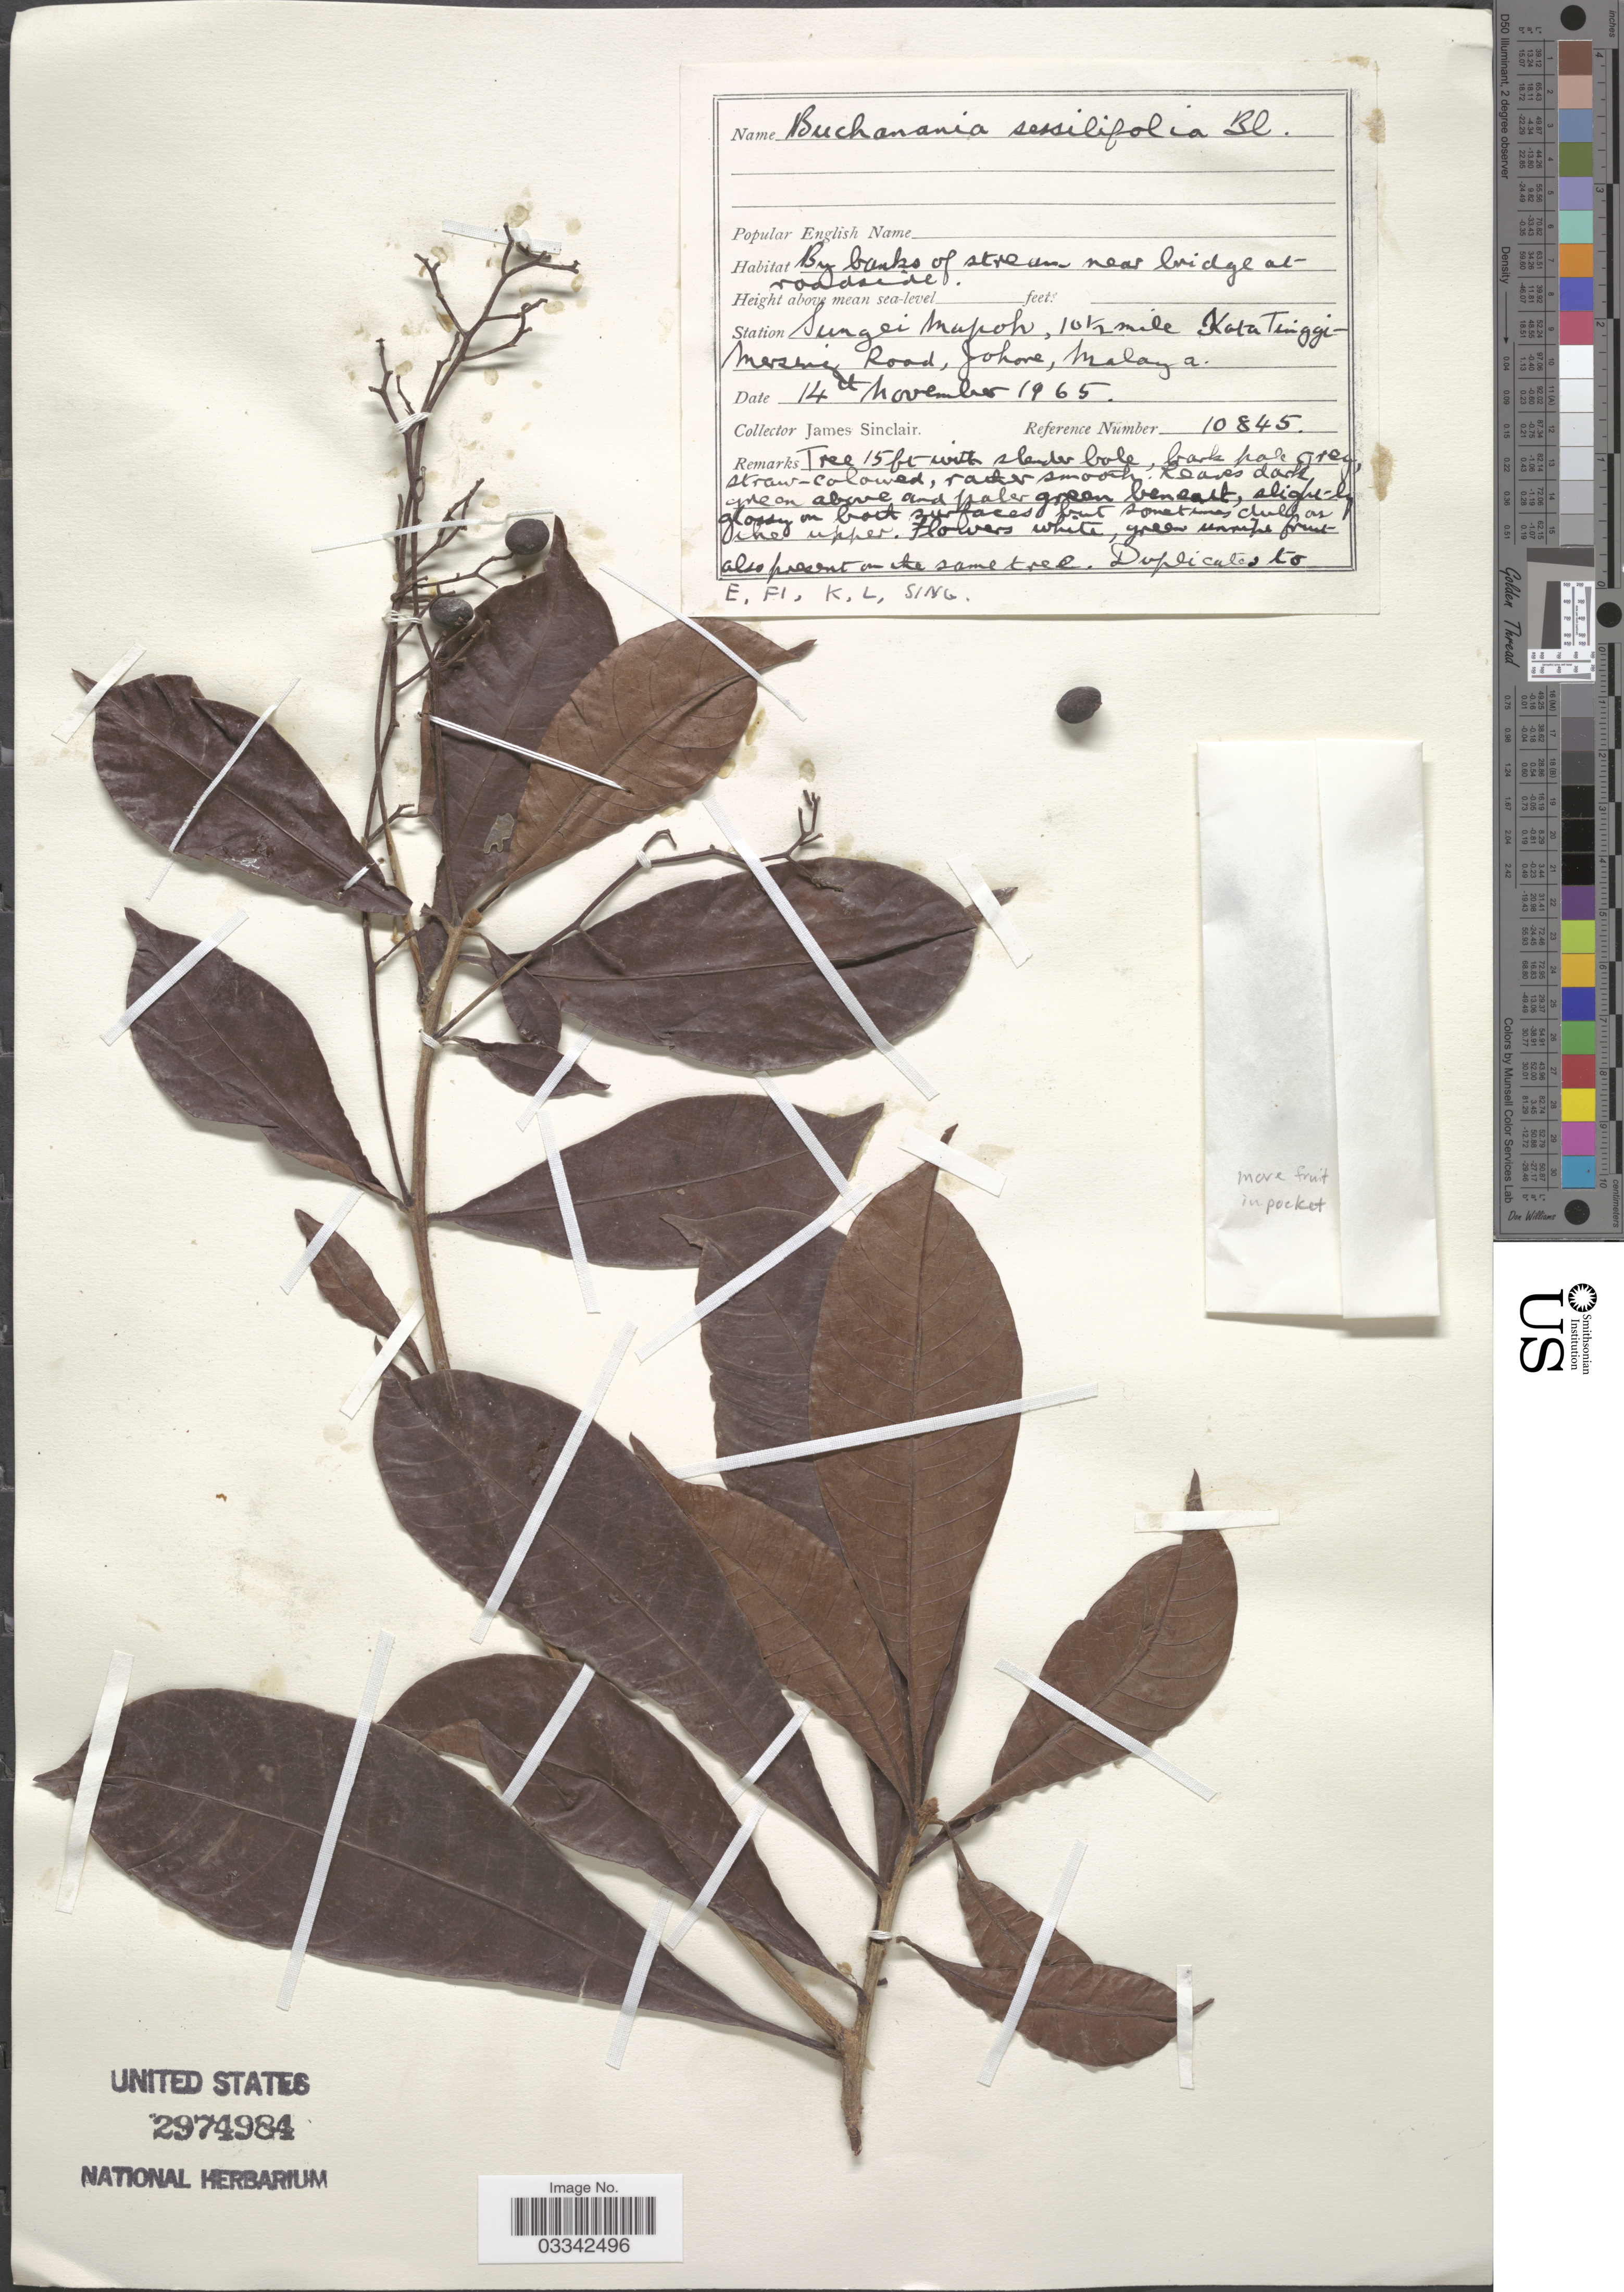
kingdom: Plantae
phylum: Tracheophyta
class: Magnoliopsida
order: Sapindales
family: Anacardiaceae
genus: Buchanania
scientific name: Buchanania sessilifolia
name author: Blume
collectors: J. Sinclair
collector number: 10845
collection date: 1965-11-14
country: Malaysia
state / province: Johor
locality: By banks of stream near bridge at roadside. Station Sungai Mapoh, 10½ mile Kata Tinggi-Mersing Road, Johore, Malaya.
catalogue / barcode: US 2974984